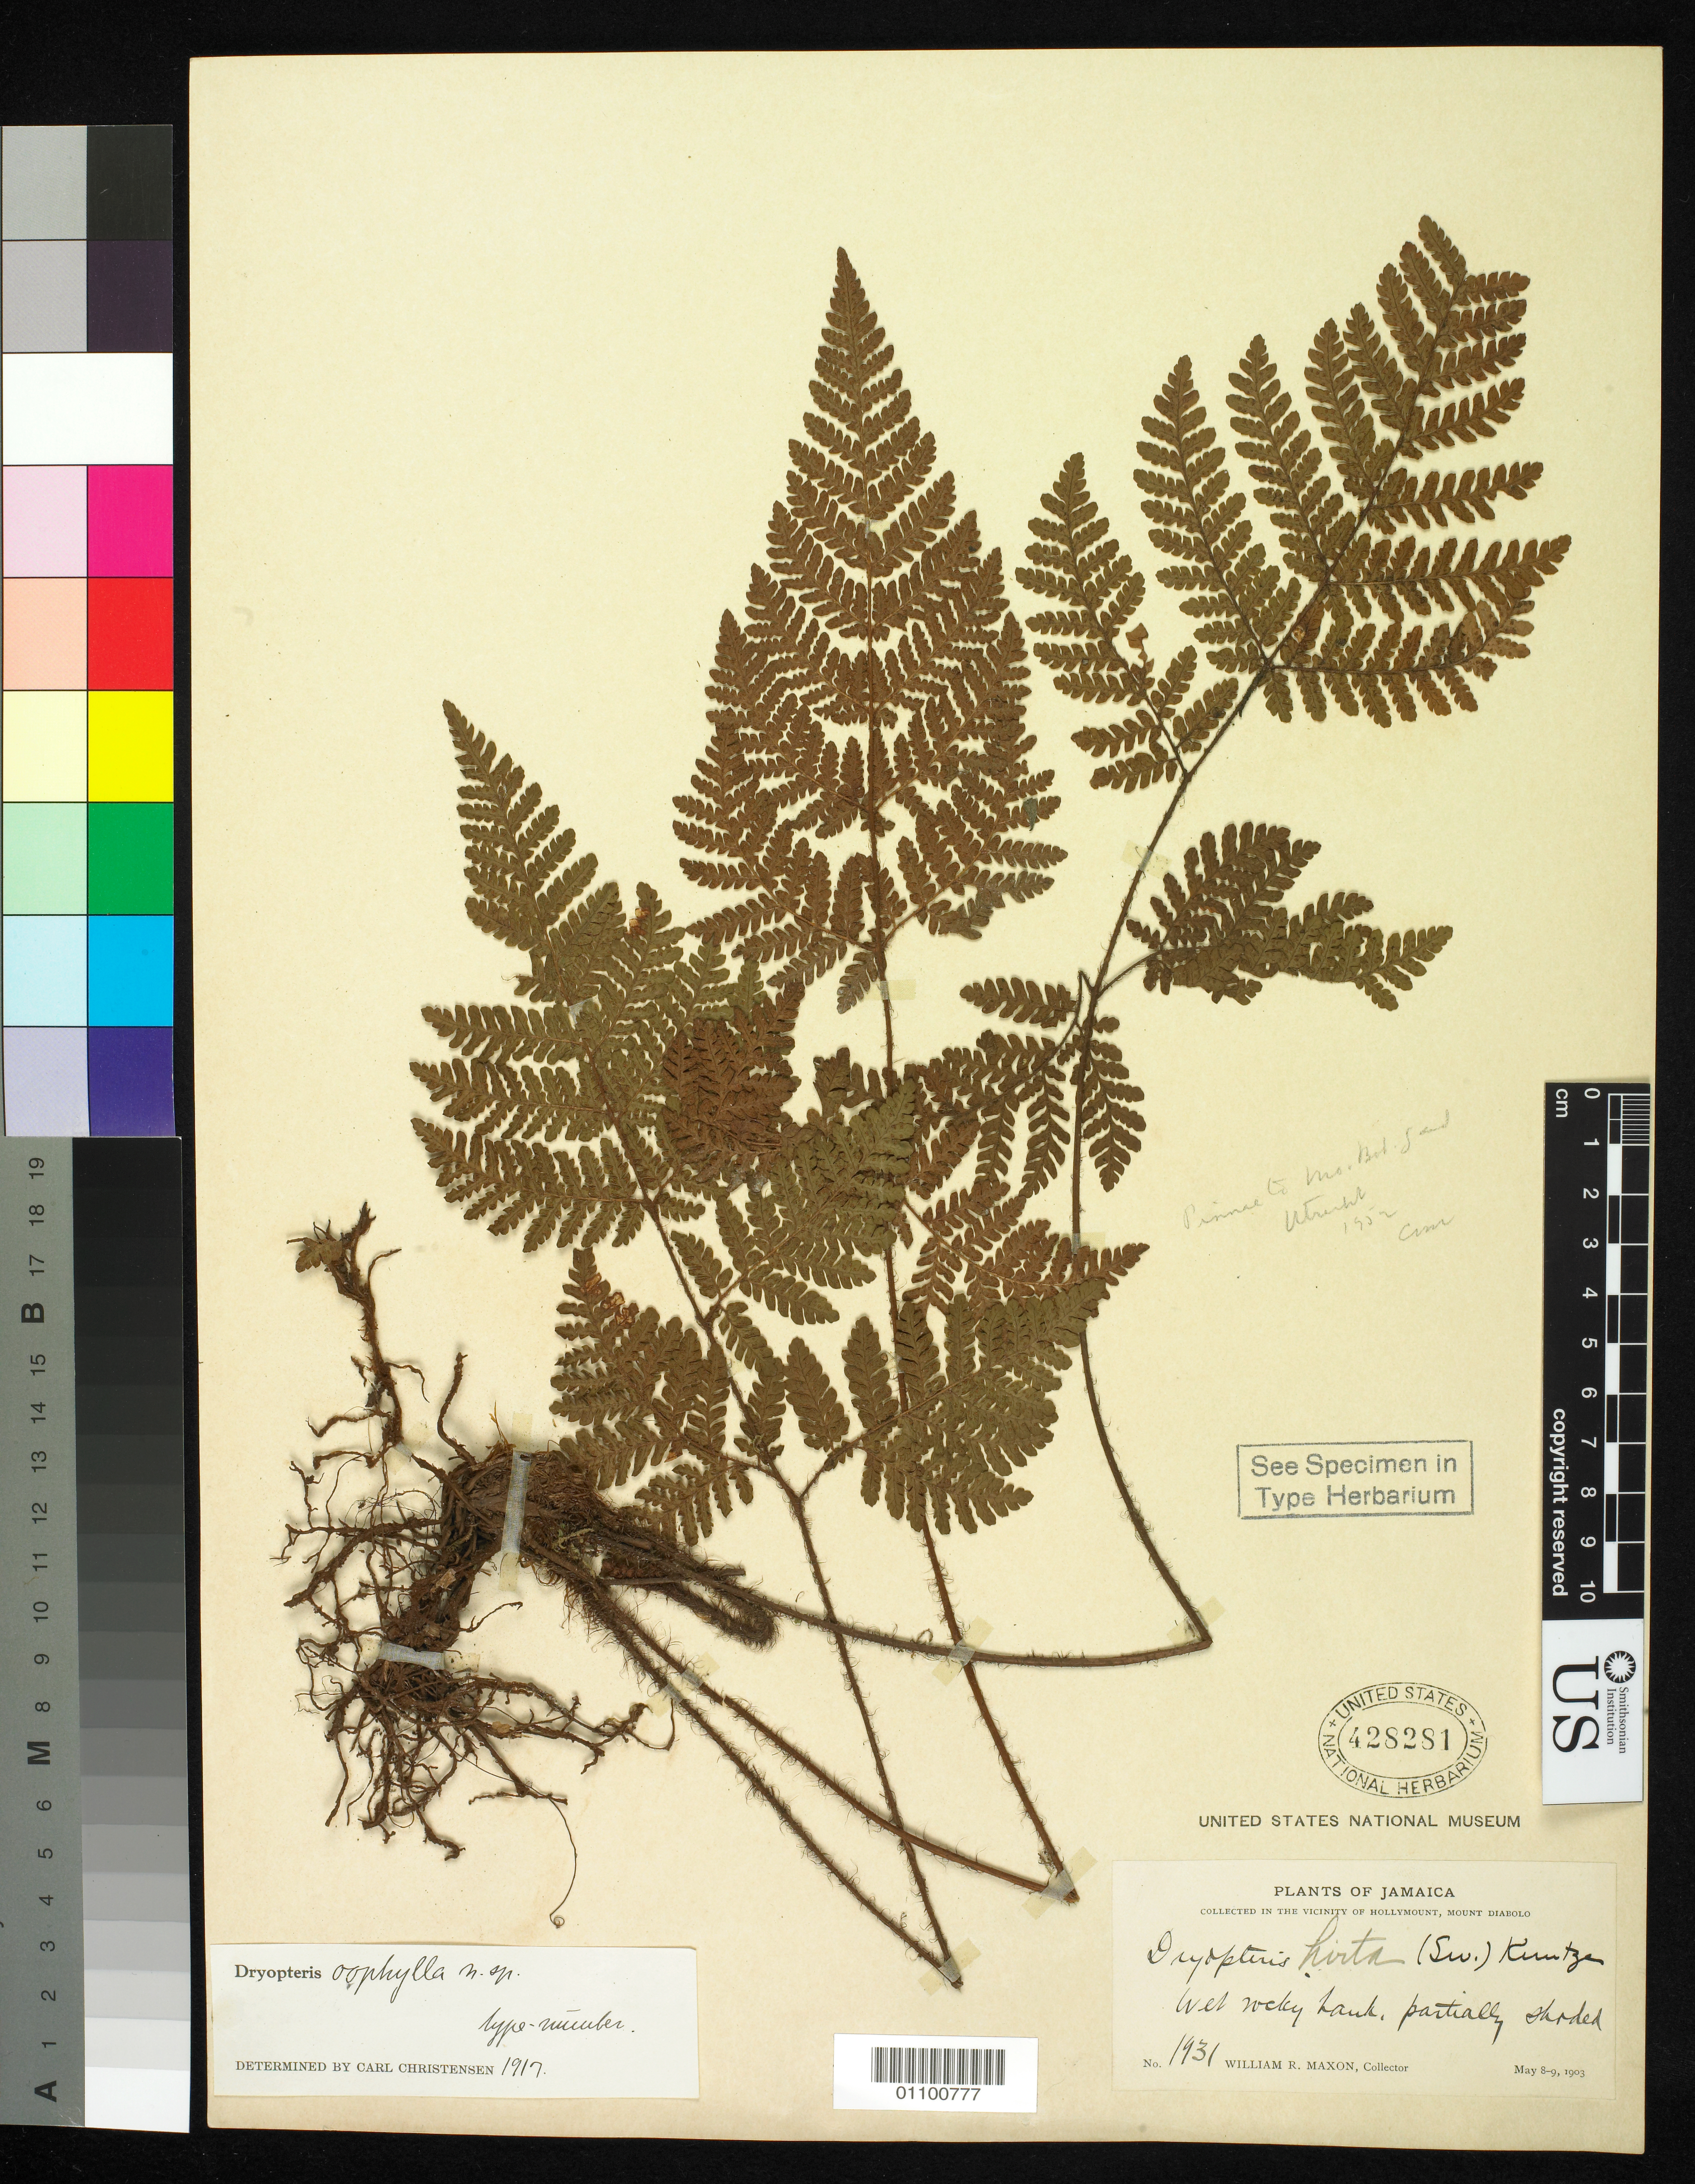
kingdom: Plantae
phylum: Tracheophyta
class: Polypodiopsida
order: Polypodiales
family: Dryopteridaceae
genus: Dryopteris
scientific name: Dryopteris oophylla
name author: C. Chr.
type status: Isotype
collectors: W. R. Maxon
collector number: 1931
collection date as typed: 08 May 1903 to 09 May 1903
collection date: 1903-05-08/1903-05-09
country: Jamaica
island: Greater Antilles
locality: Vicinity of Hollymount, Mount Diabolo.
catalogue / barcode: US 428281